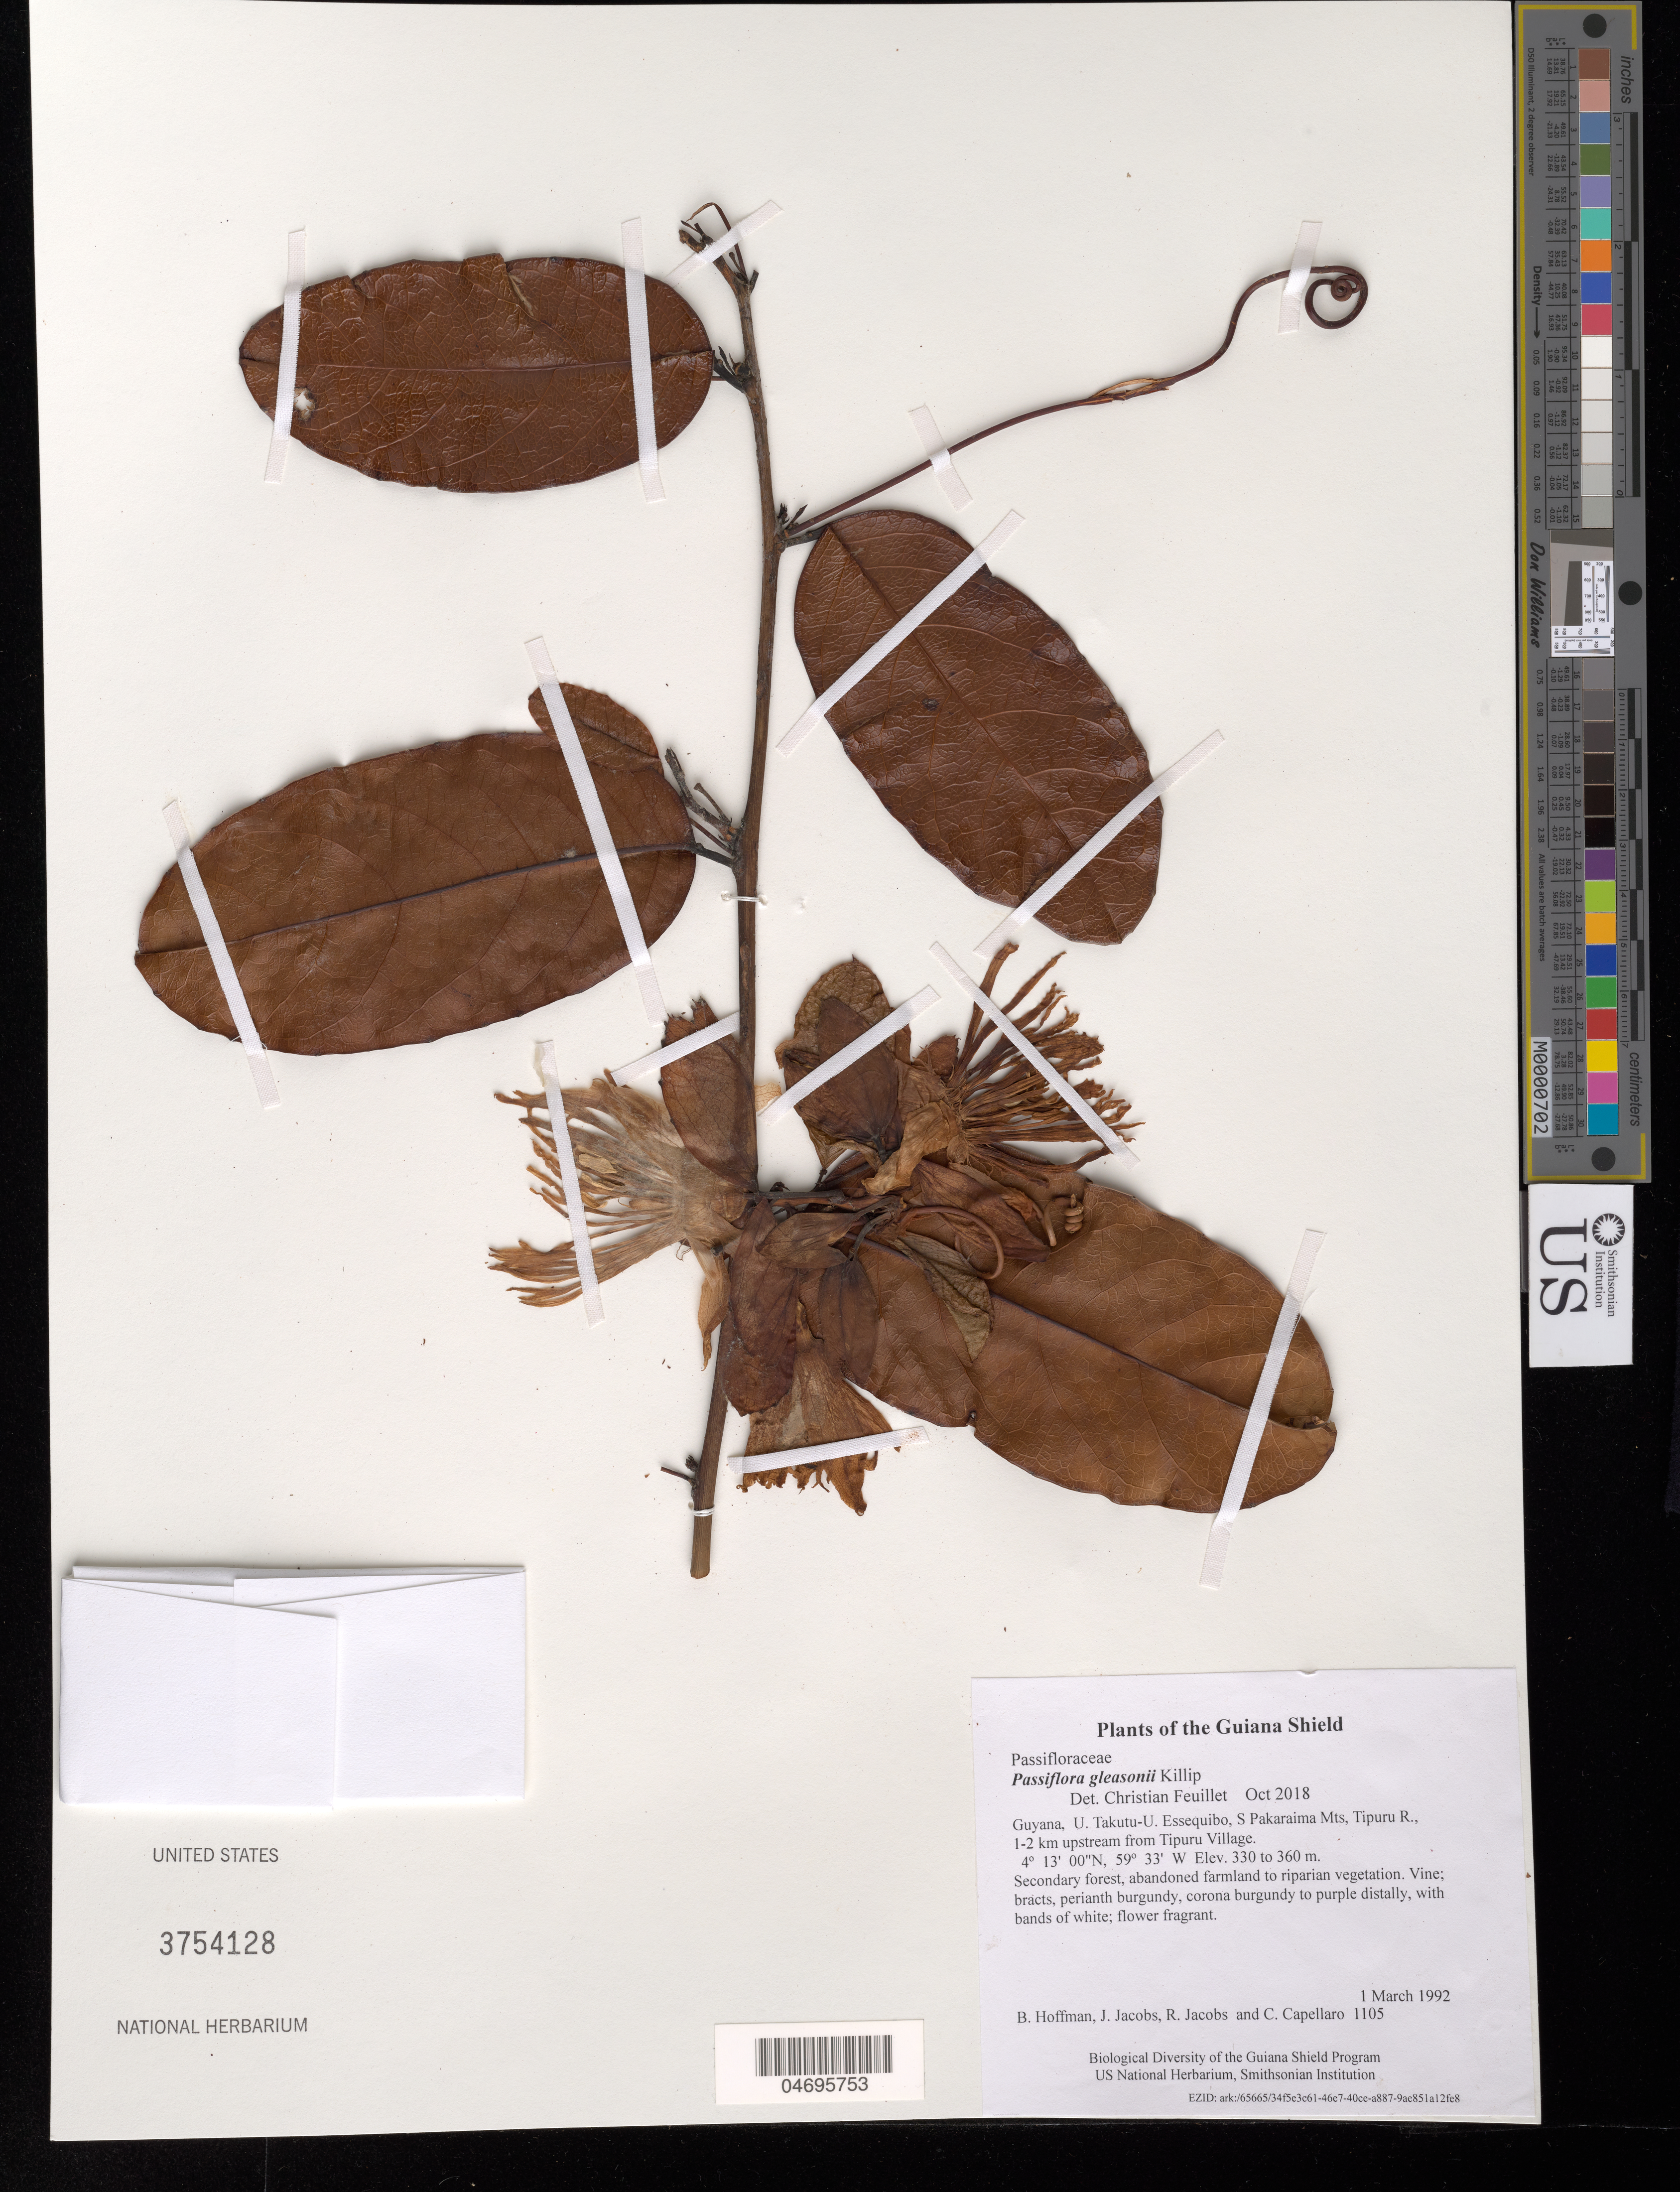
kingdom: Plantae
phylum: Tracheophyta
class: Magnoliopsida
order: Malpighiales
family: Passifloraceae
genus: Passiflora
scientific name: Passiflora gleasonii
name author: Killip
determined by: Feuillet, C.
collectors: B. Hoffman, J. Jacobs, R. Jacobs & C. Capellaro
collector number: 1105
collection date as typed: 1 March 1992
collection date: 1992-03-01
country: Guyana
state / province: U. Takutu-U. Essequibo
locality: S Pakaraima Mts, Tipuru R., 1-2 km upstream from Tipuru Village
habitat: Secondary forest, abandoned farmland to riparian vegetation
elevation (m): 330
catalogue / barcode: US 3754128